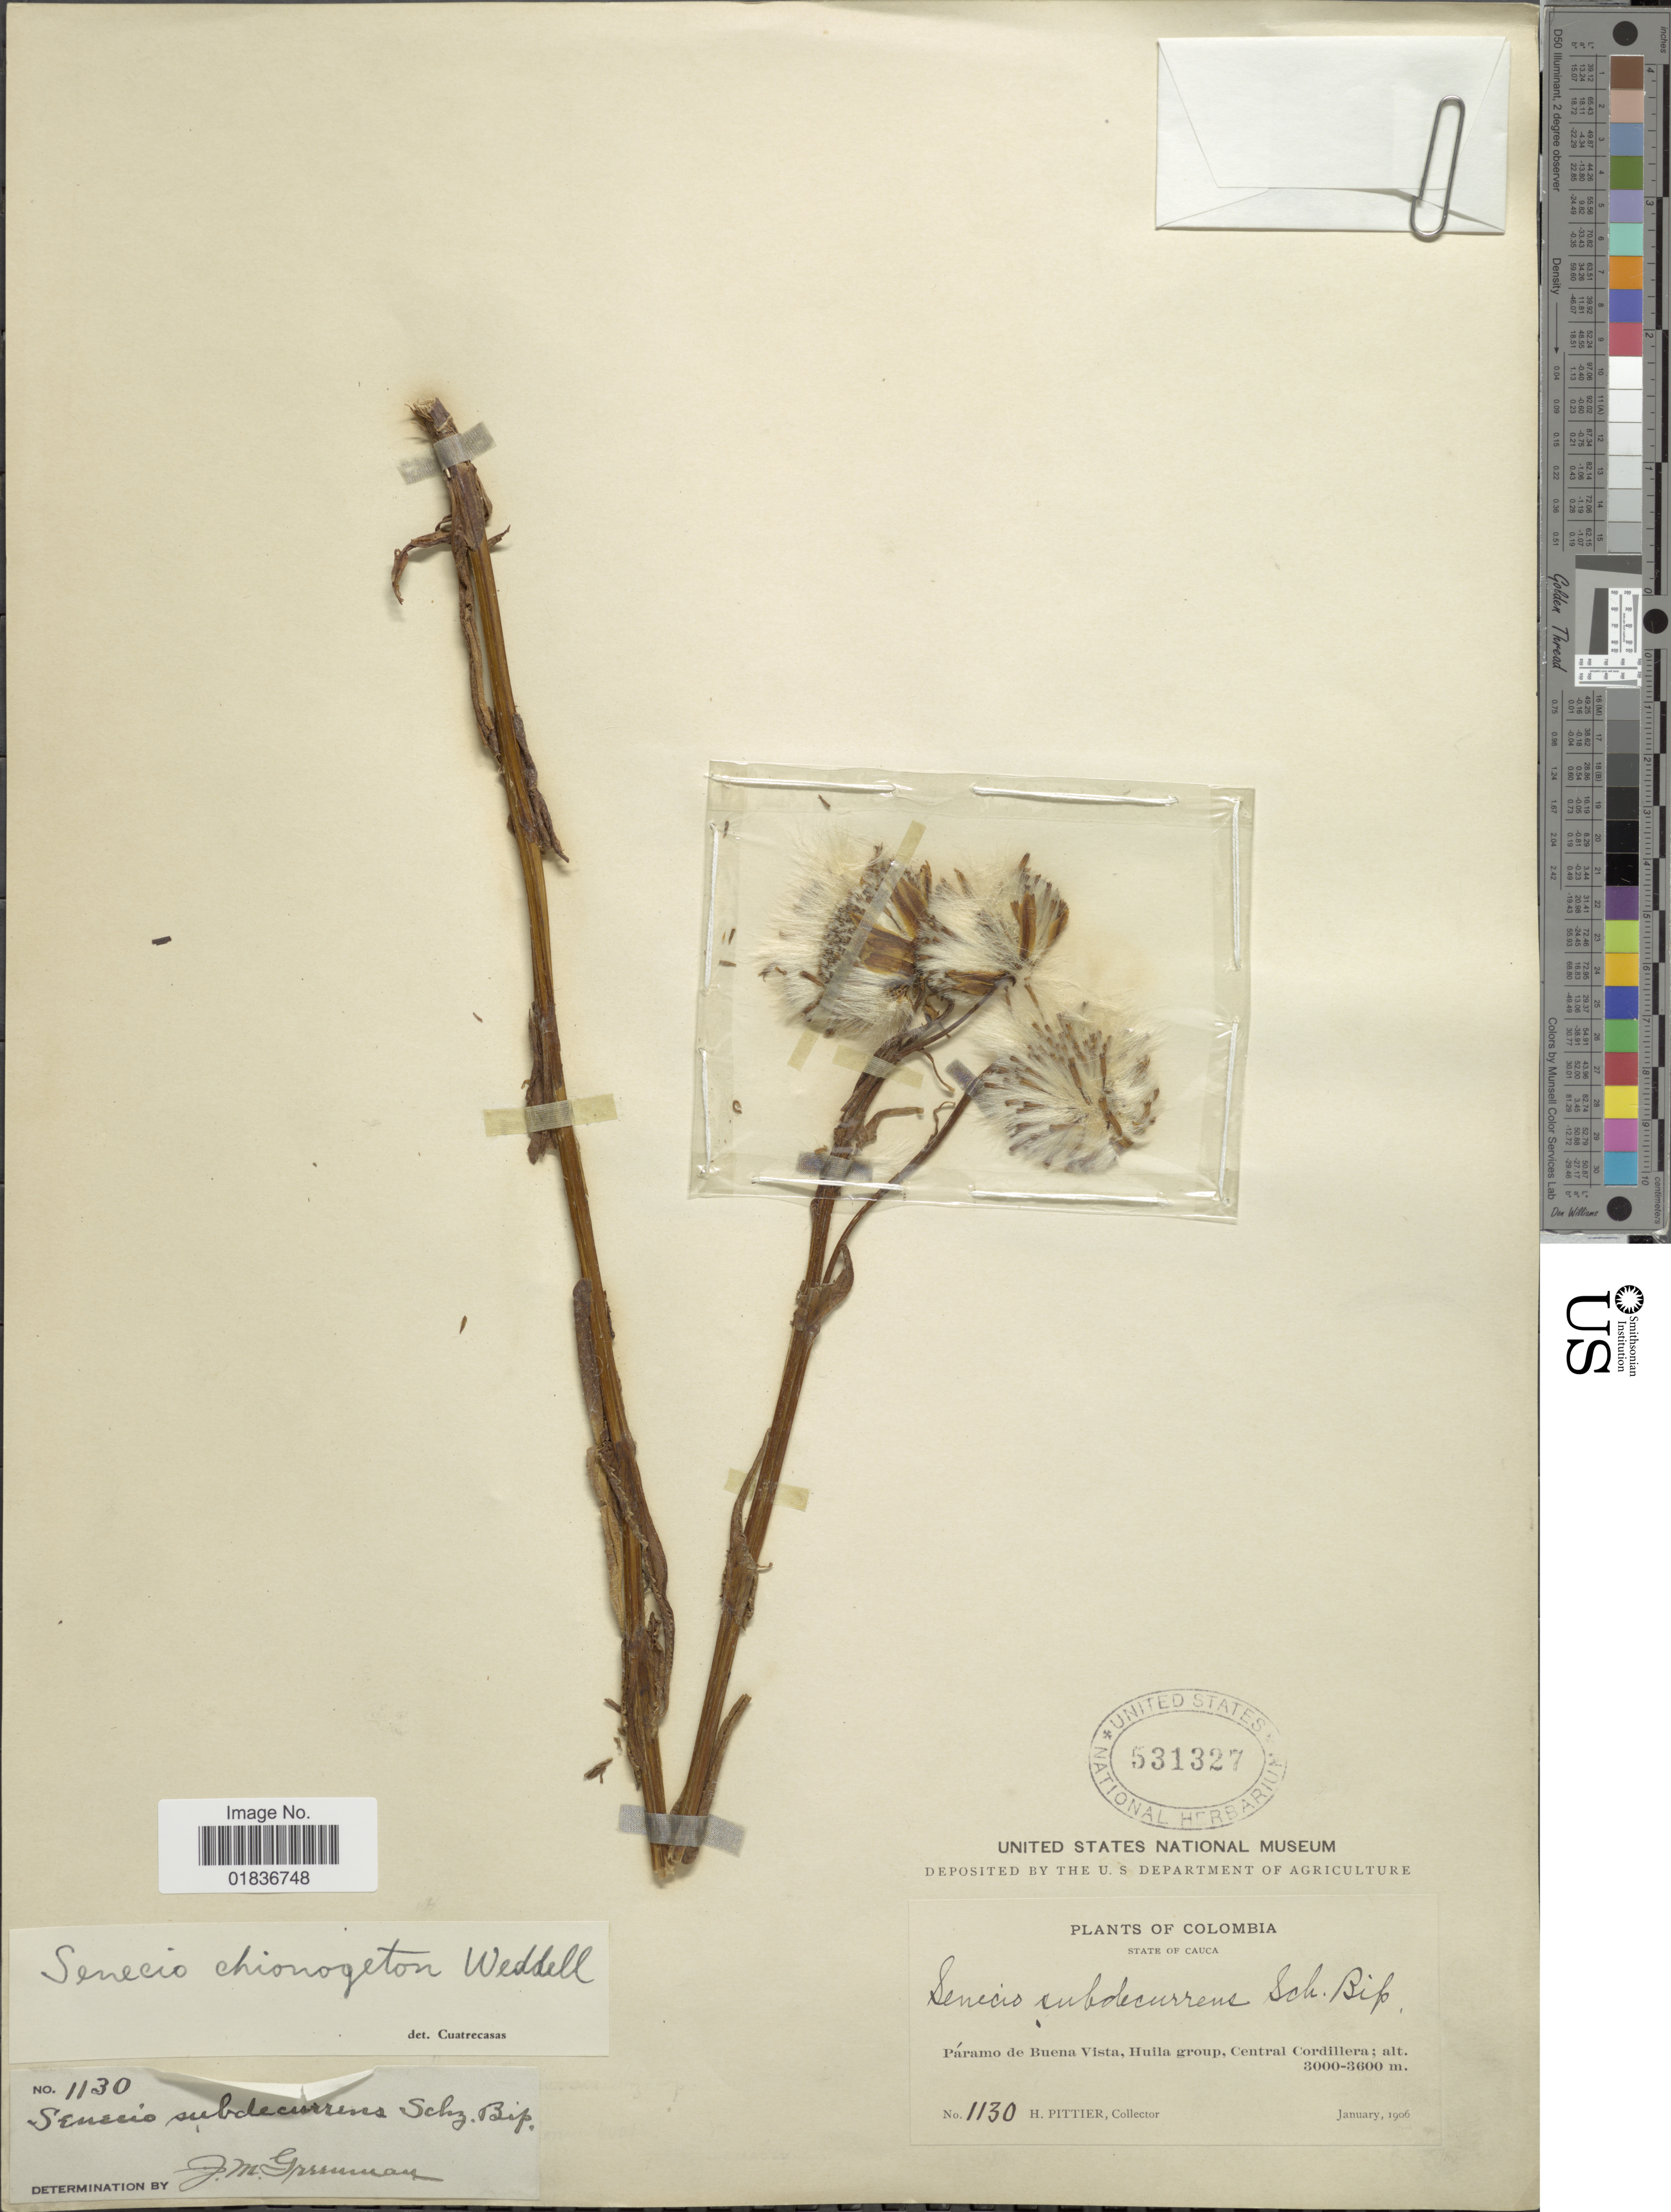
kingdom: Plantae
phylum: Tracheophyta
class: Magnoliopsida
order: Asterales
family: Asteraceae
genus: Senecio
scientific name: Senecio tephrosioides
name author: Turcz.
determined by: Salomon, Luciana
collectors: H. F. Pittier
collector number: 1130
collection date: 1906-01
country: Colombia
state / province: Cauca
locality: State of Cauca. Paramo de Buena Vista, Huila group, Central Cordillera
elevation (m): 3000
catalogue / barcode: US 531327